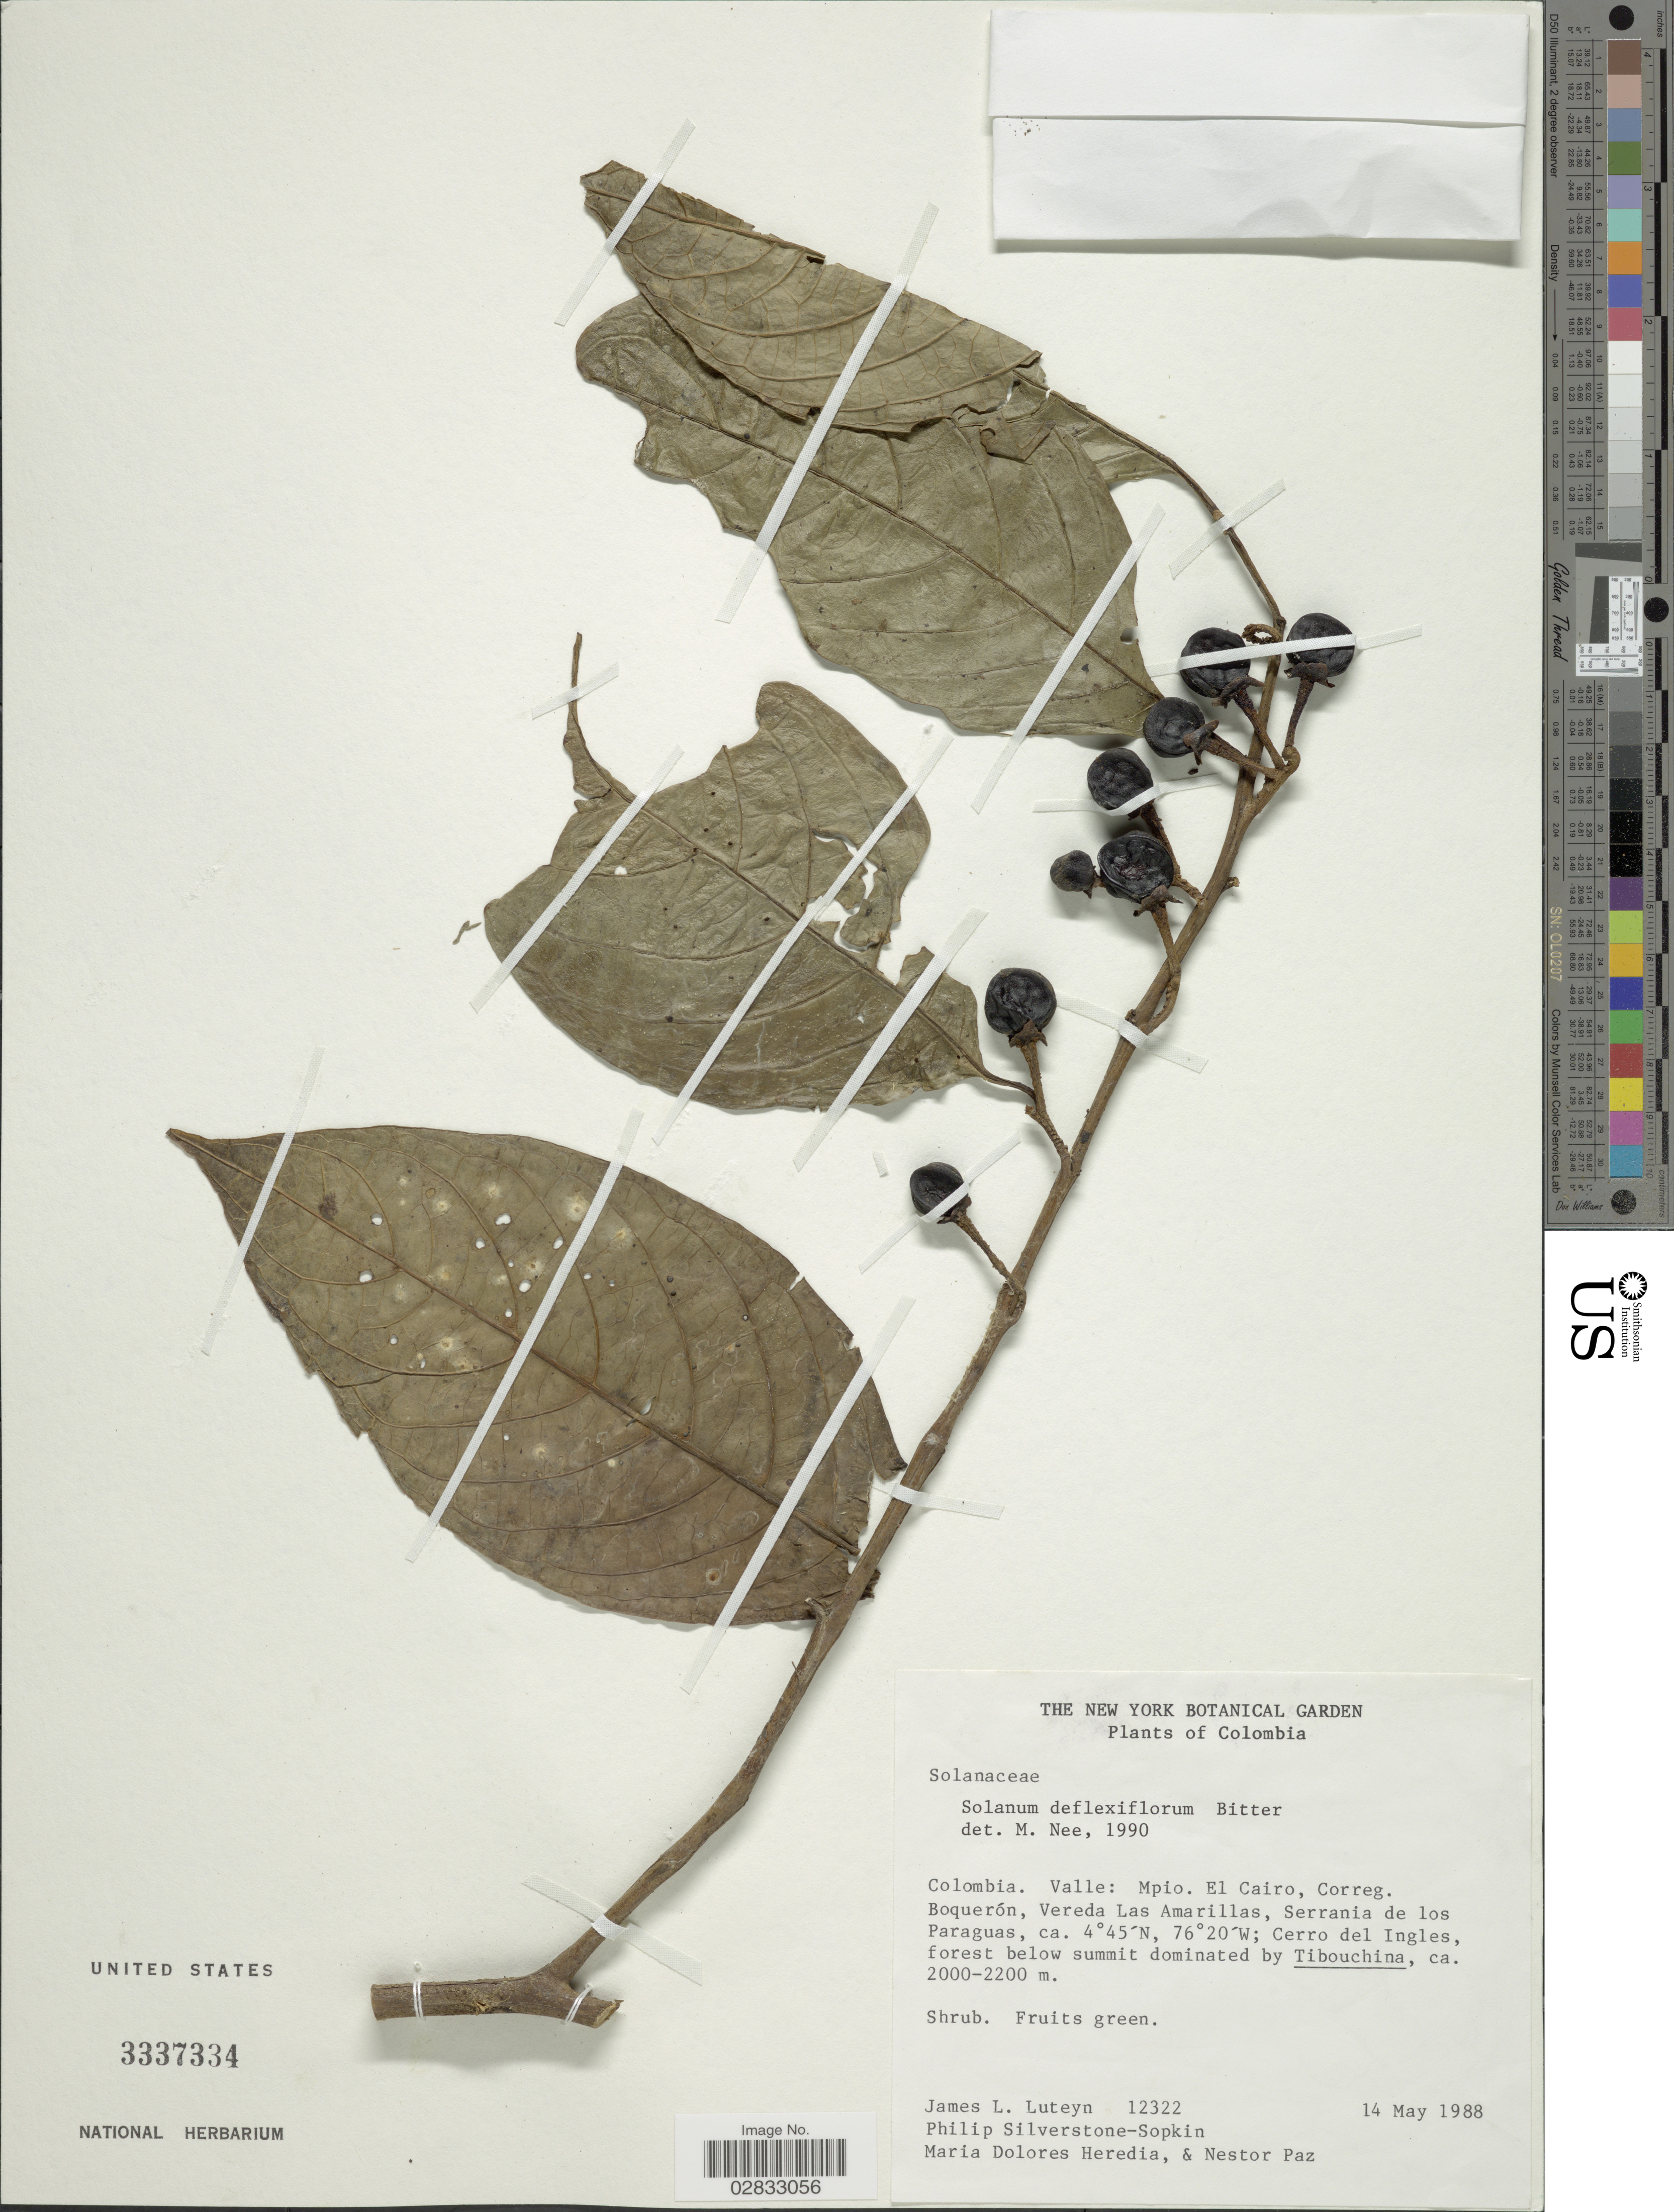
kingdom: Plantae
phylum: Tracheophyta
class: Magnoliopsida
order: Solanales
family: Solanaceae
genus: Solanum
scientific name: Solanum deflexiflorum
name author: Bitter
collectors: J. L. Luteyn, P. A. Silverstone-Sopkin, M. Dolores Heredia & N. Paz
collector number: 12322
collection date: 1988-05-14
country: Colombia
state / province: Valle del Cauca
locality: Valle: Mpio. El Cairo, Correg. Boquerón, Vereda Las Amarillas, Serrania de los Paraguas. Cerro del Ingles.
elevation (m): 2000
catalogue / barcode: US 3337334